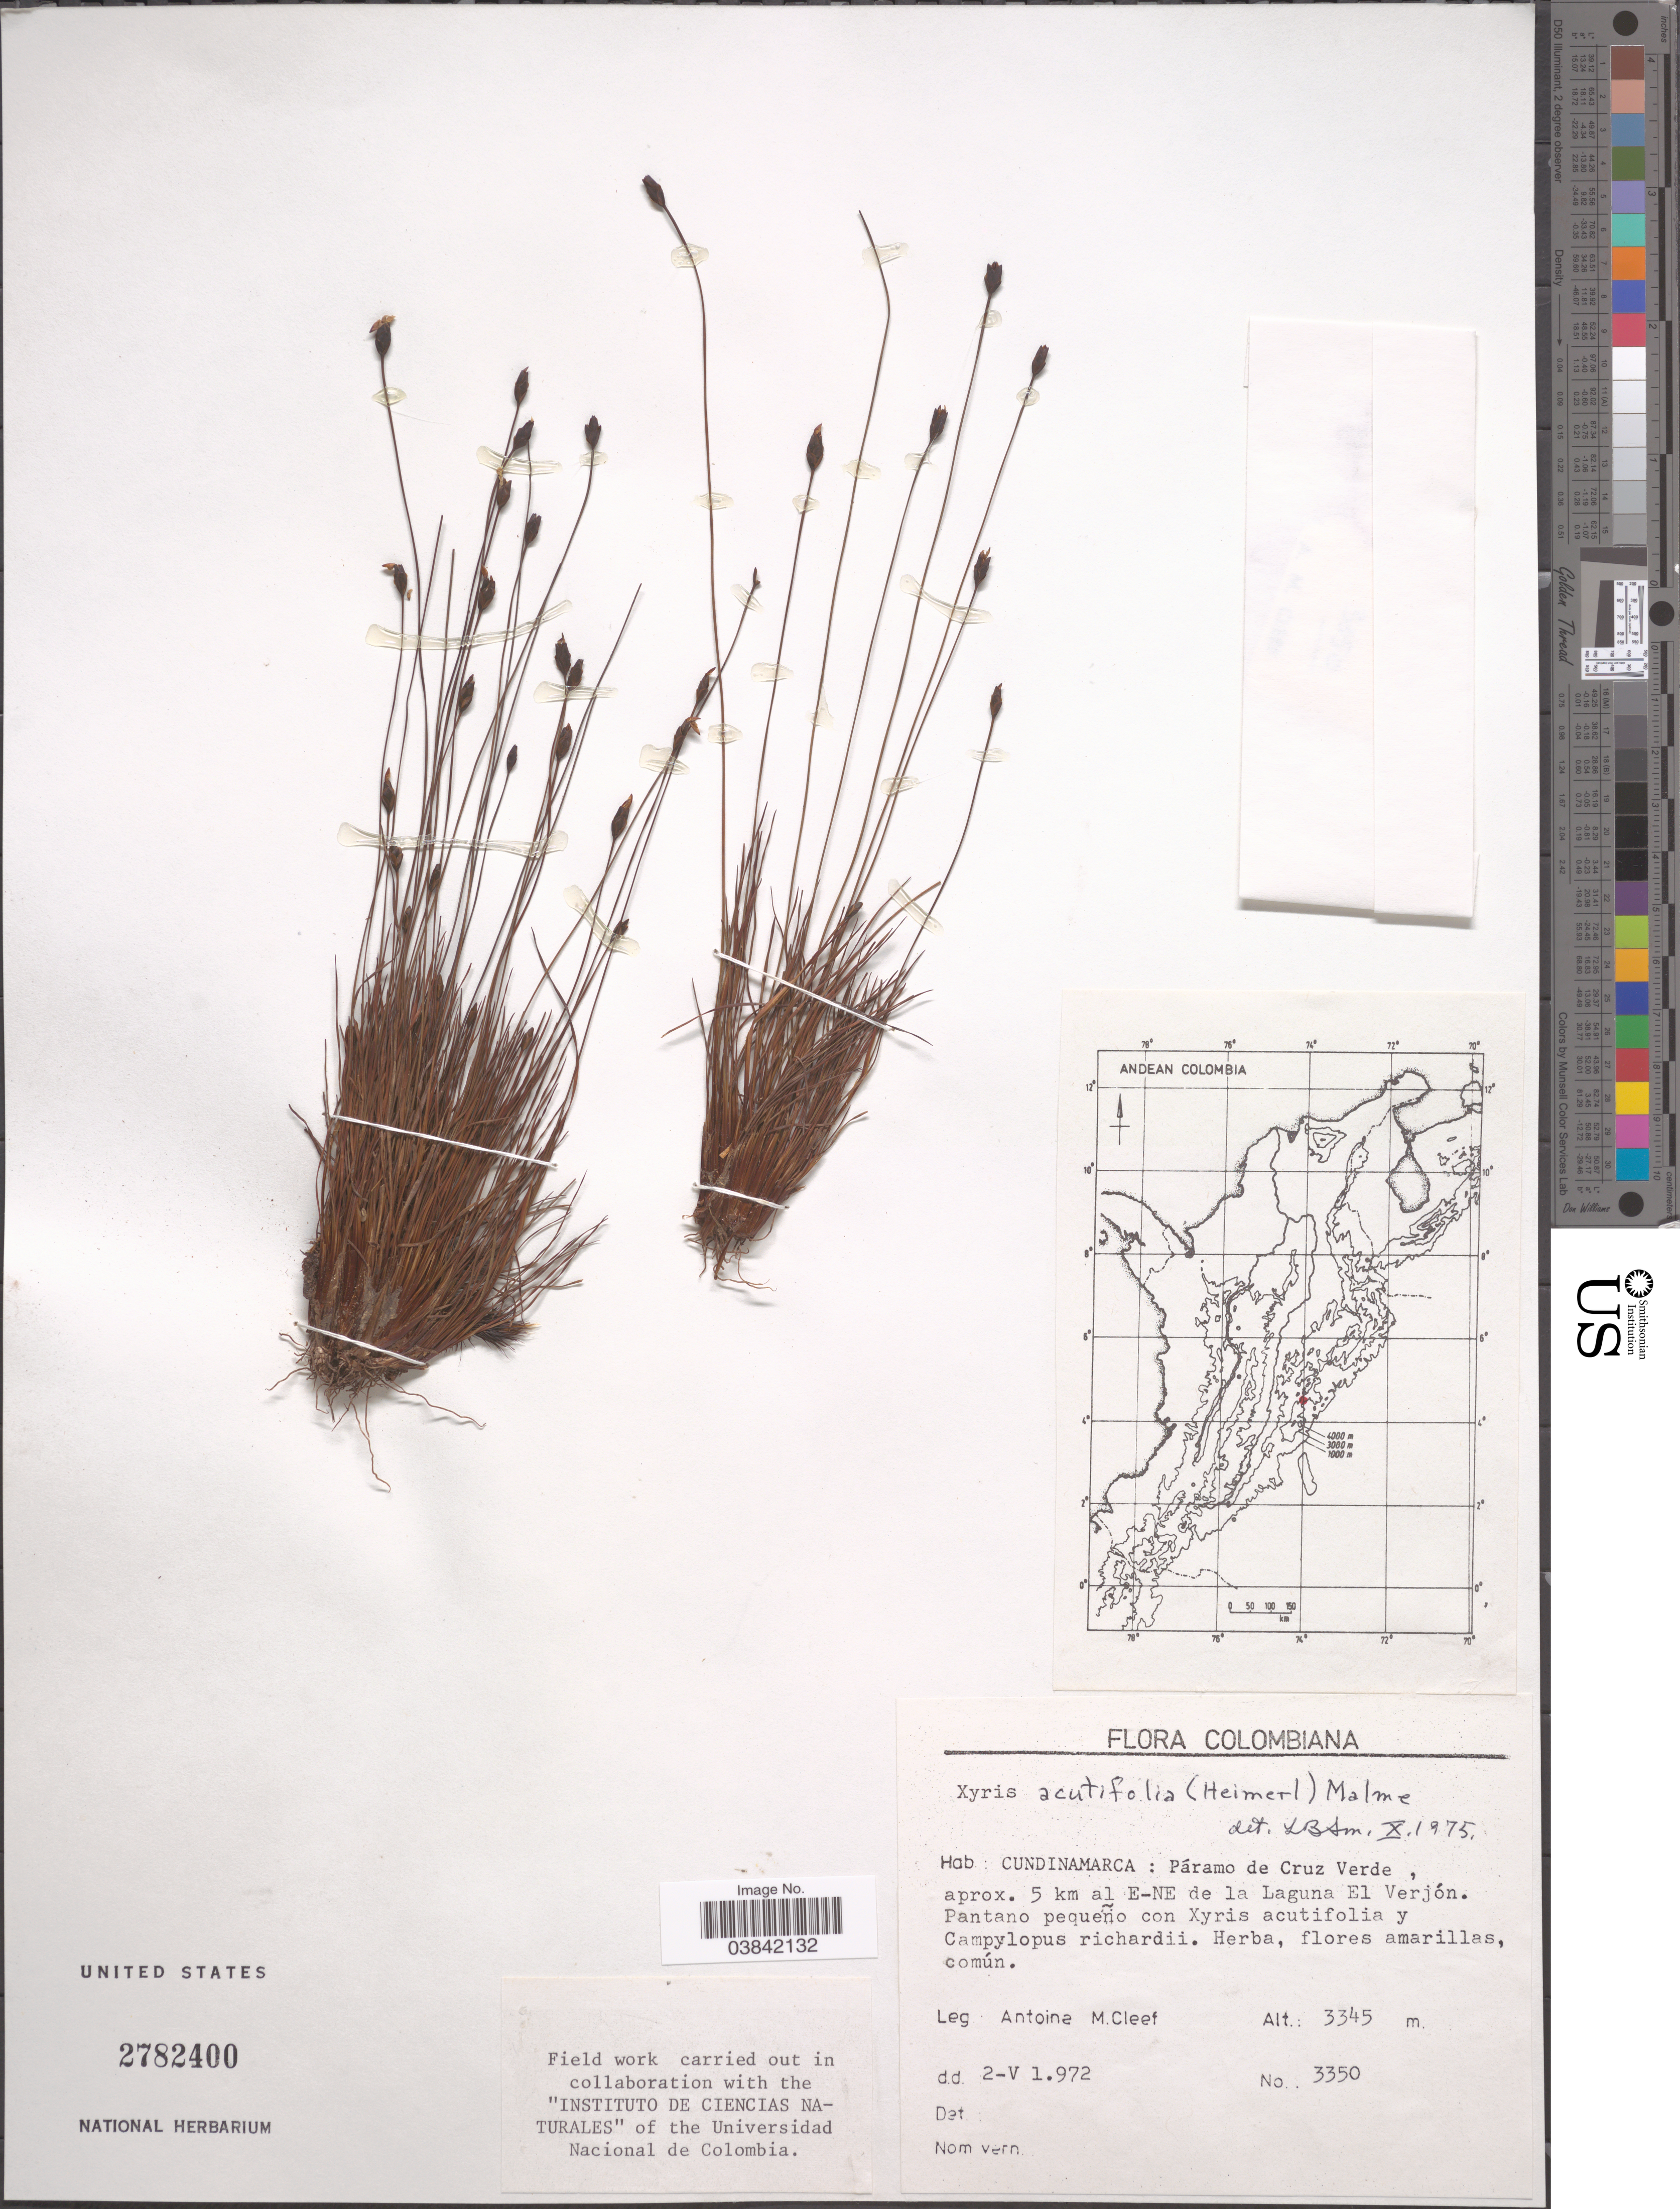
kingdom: Plantae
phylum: Tracheophyta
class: Liliopsida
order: Poales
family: Xyridaceae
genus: Xyris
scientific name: Xyris acutifolia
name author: (Heimerl) Malme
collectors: A. M. Cleef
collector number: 3350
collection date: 1972-05-02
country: Colombia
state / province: Cundinamarca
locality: Páramo de Cruz Verde, aprox. 5 km al E-NE de la Laguna El Verjón.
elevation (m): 3345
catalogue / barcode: US 2782400